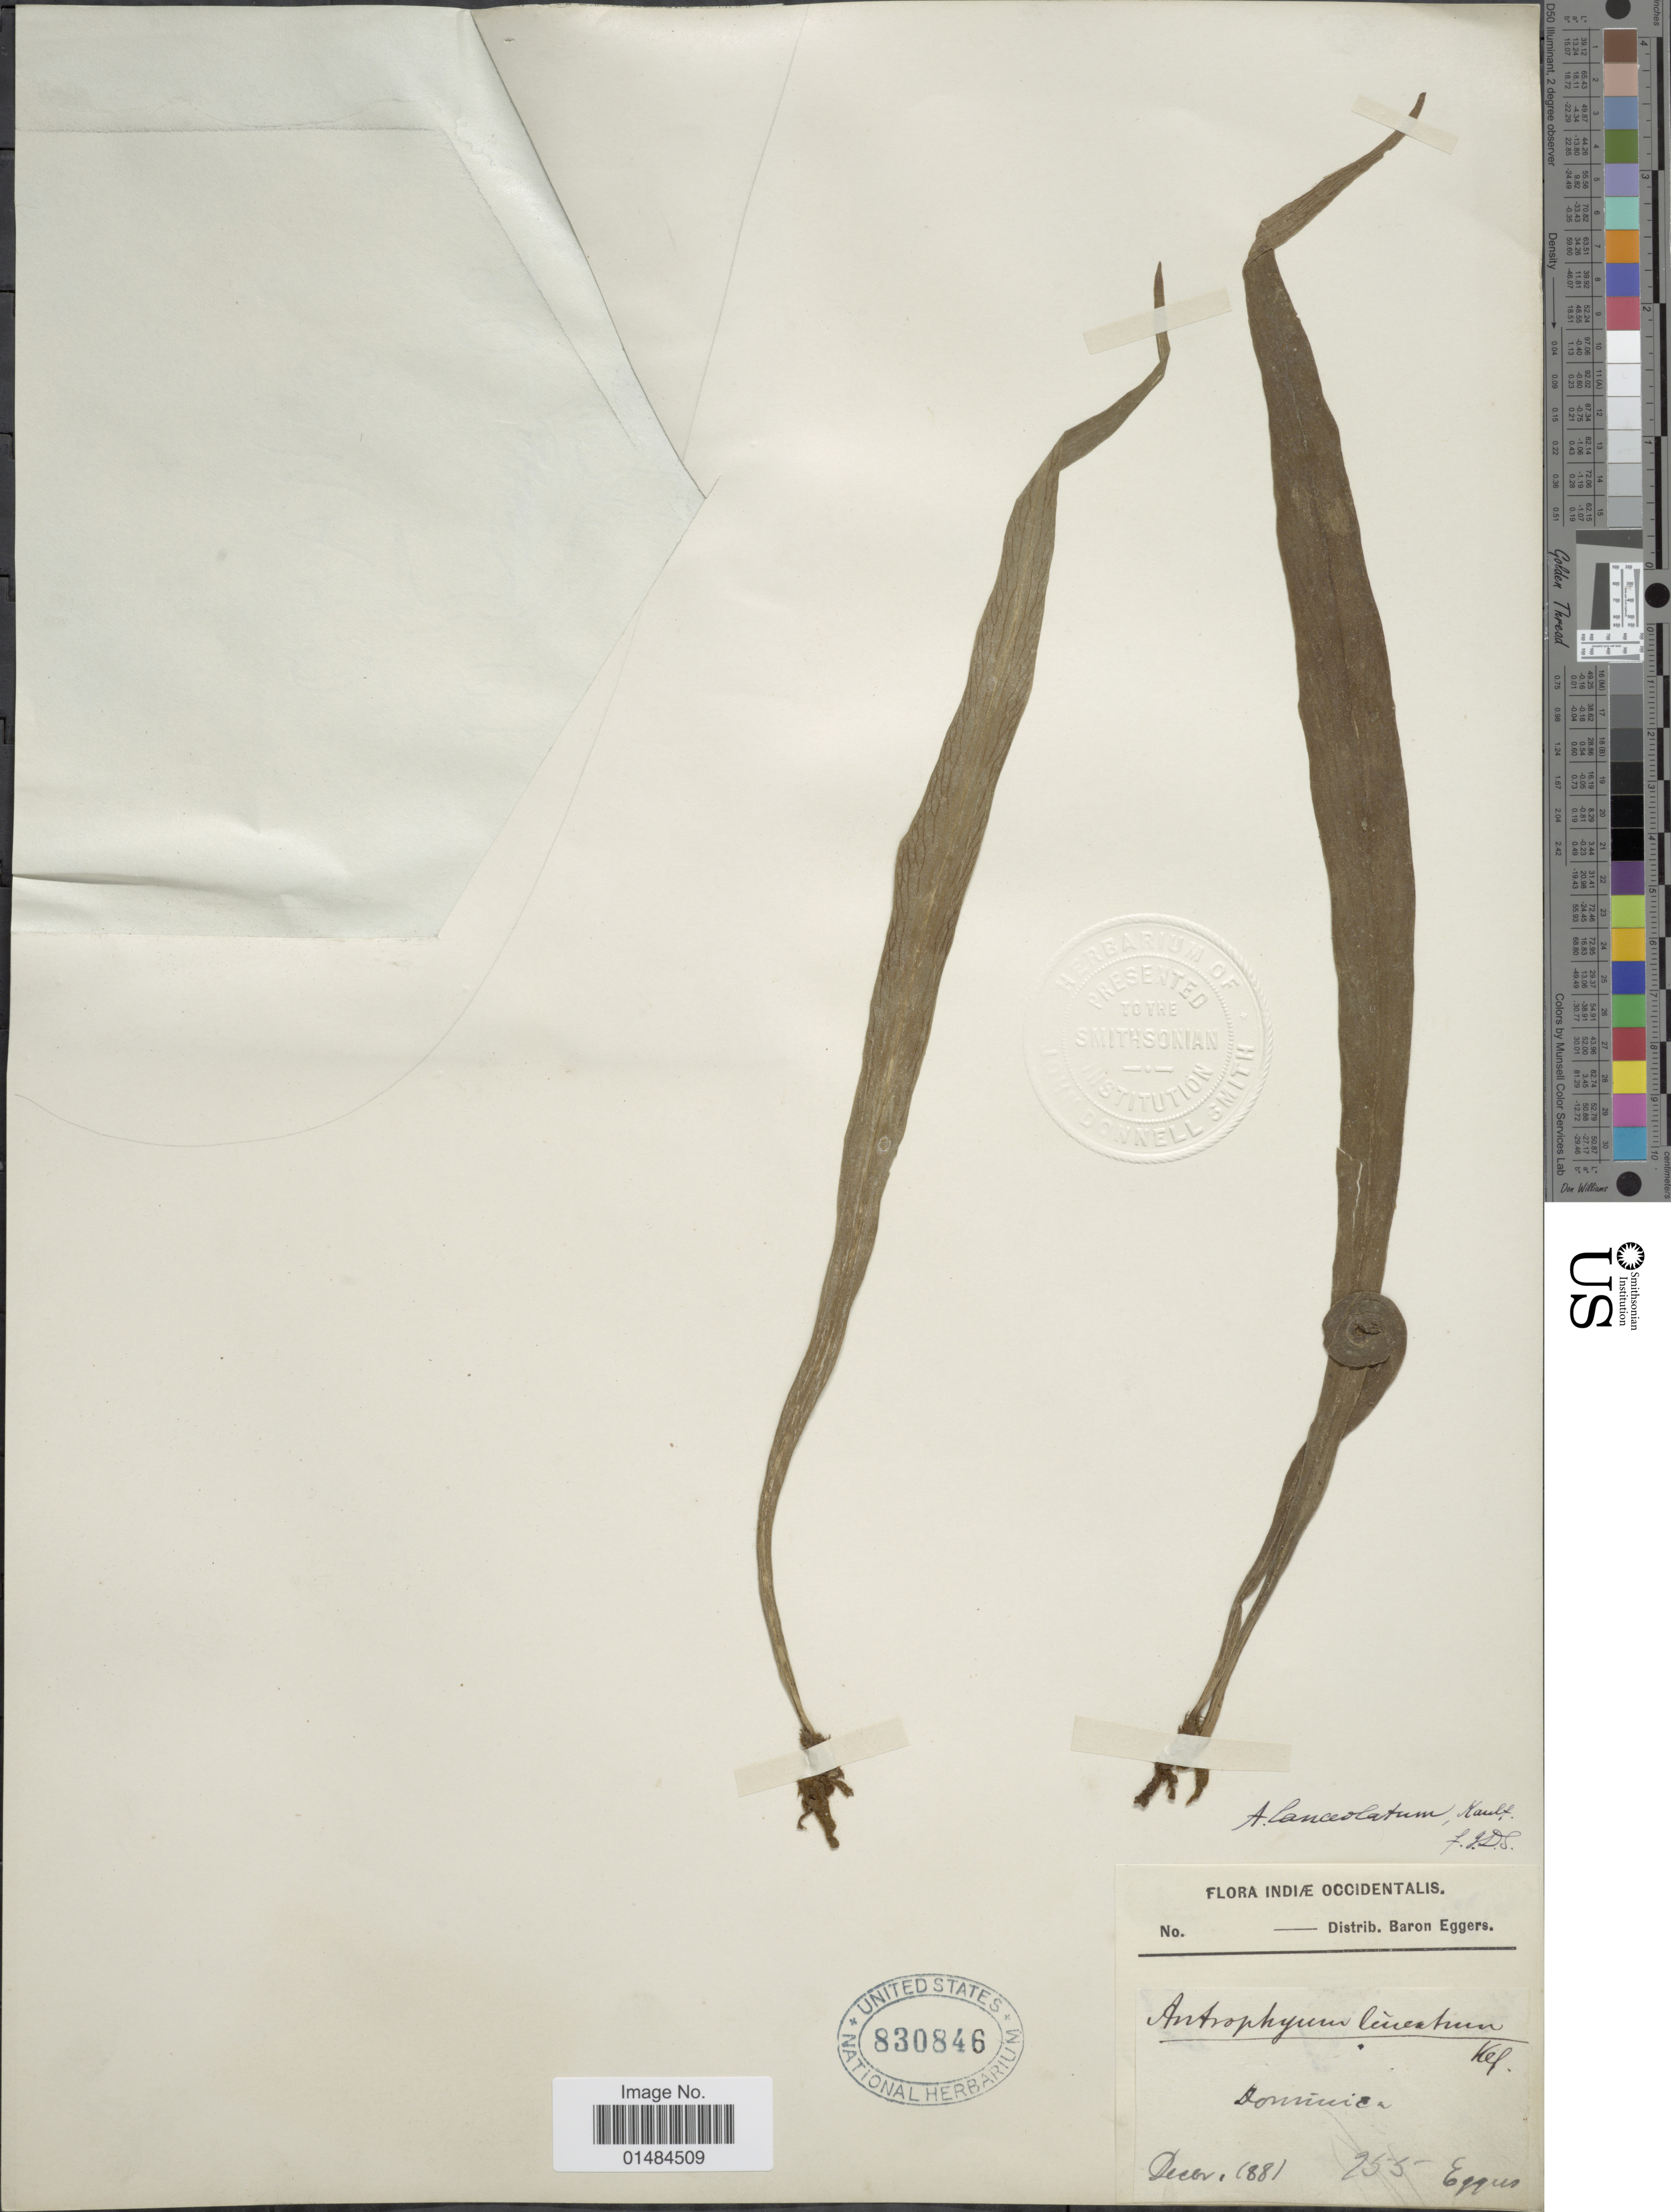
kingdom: Plantae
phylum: Tracheophyta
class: Polypodiopsida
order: Polypodiales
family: Pteridaceae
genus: Polytaenium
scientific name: Polytaenium lanceolatum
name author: (L.) Desv.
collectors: -. Eggers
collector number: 255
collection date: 1881-12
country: Dominica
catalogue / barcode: US 830846